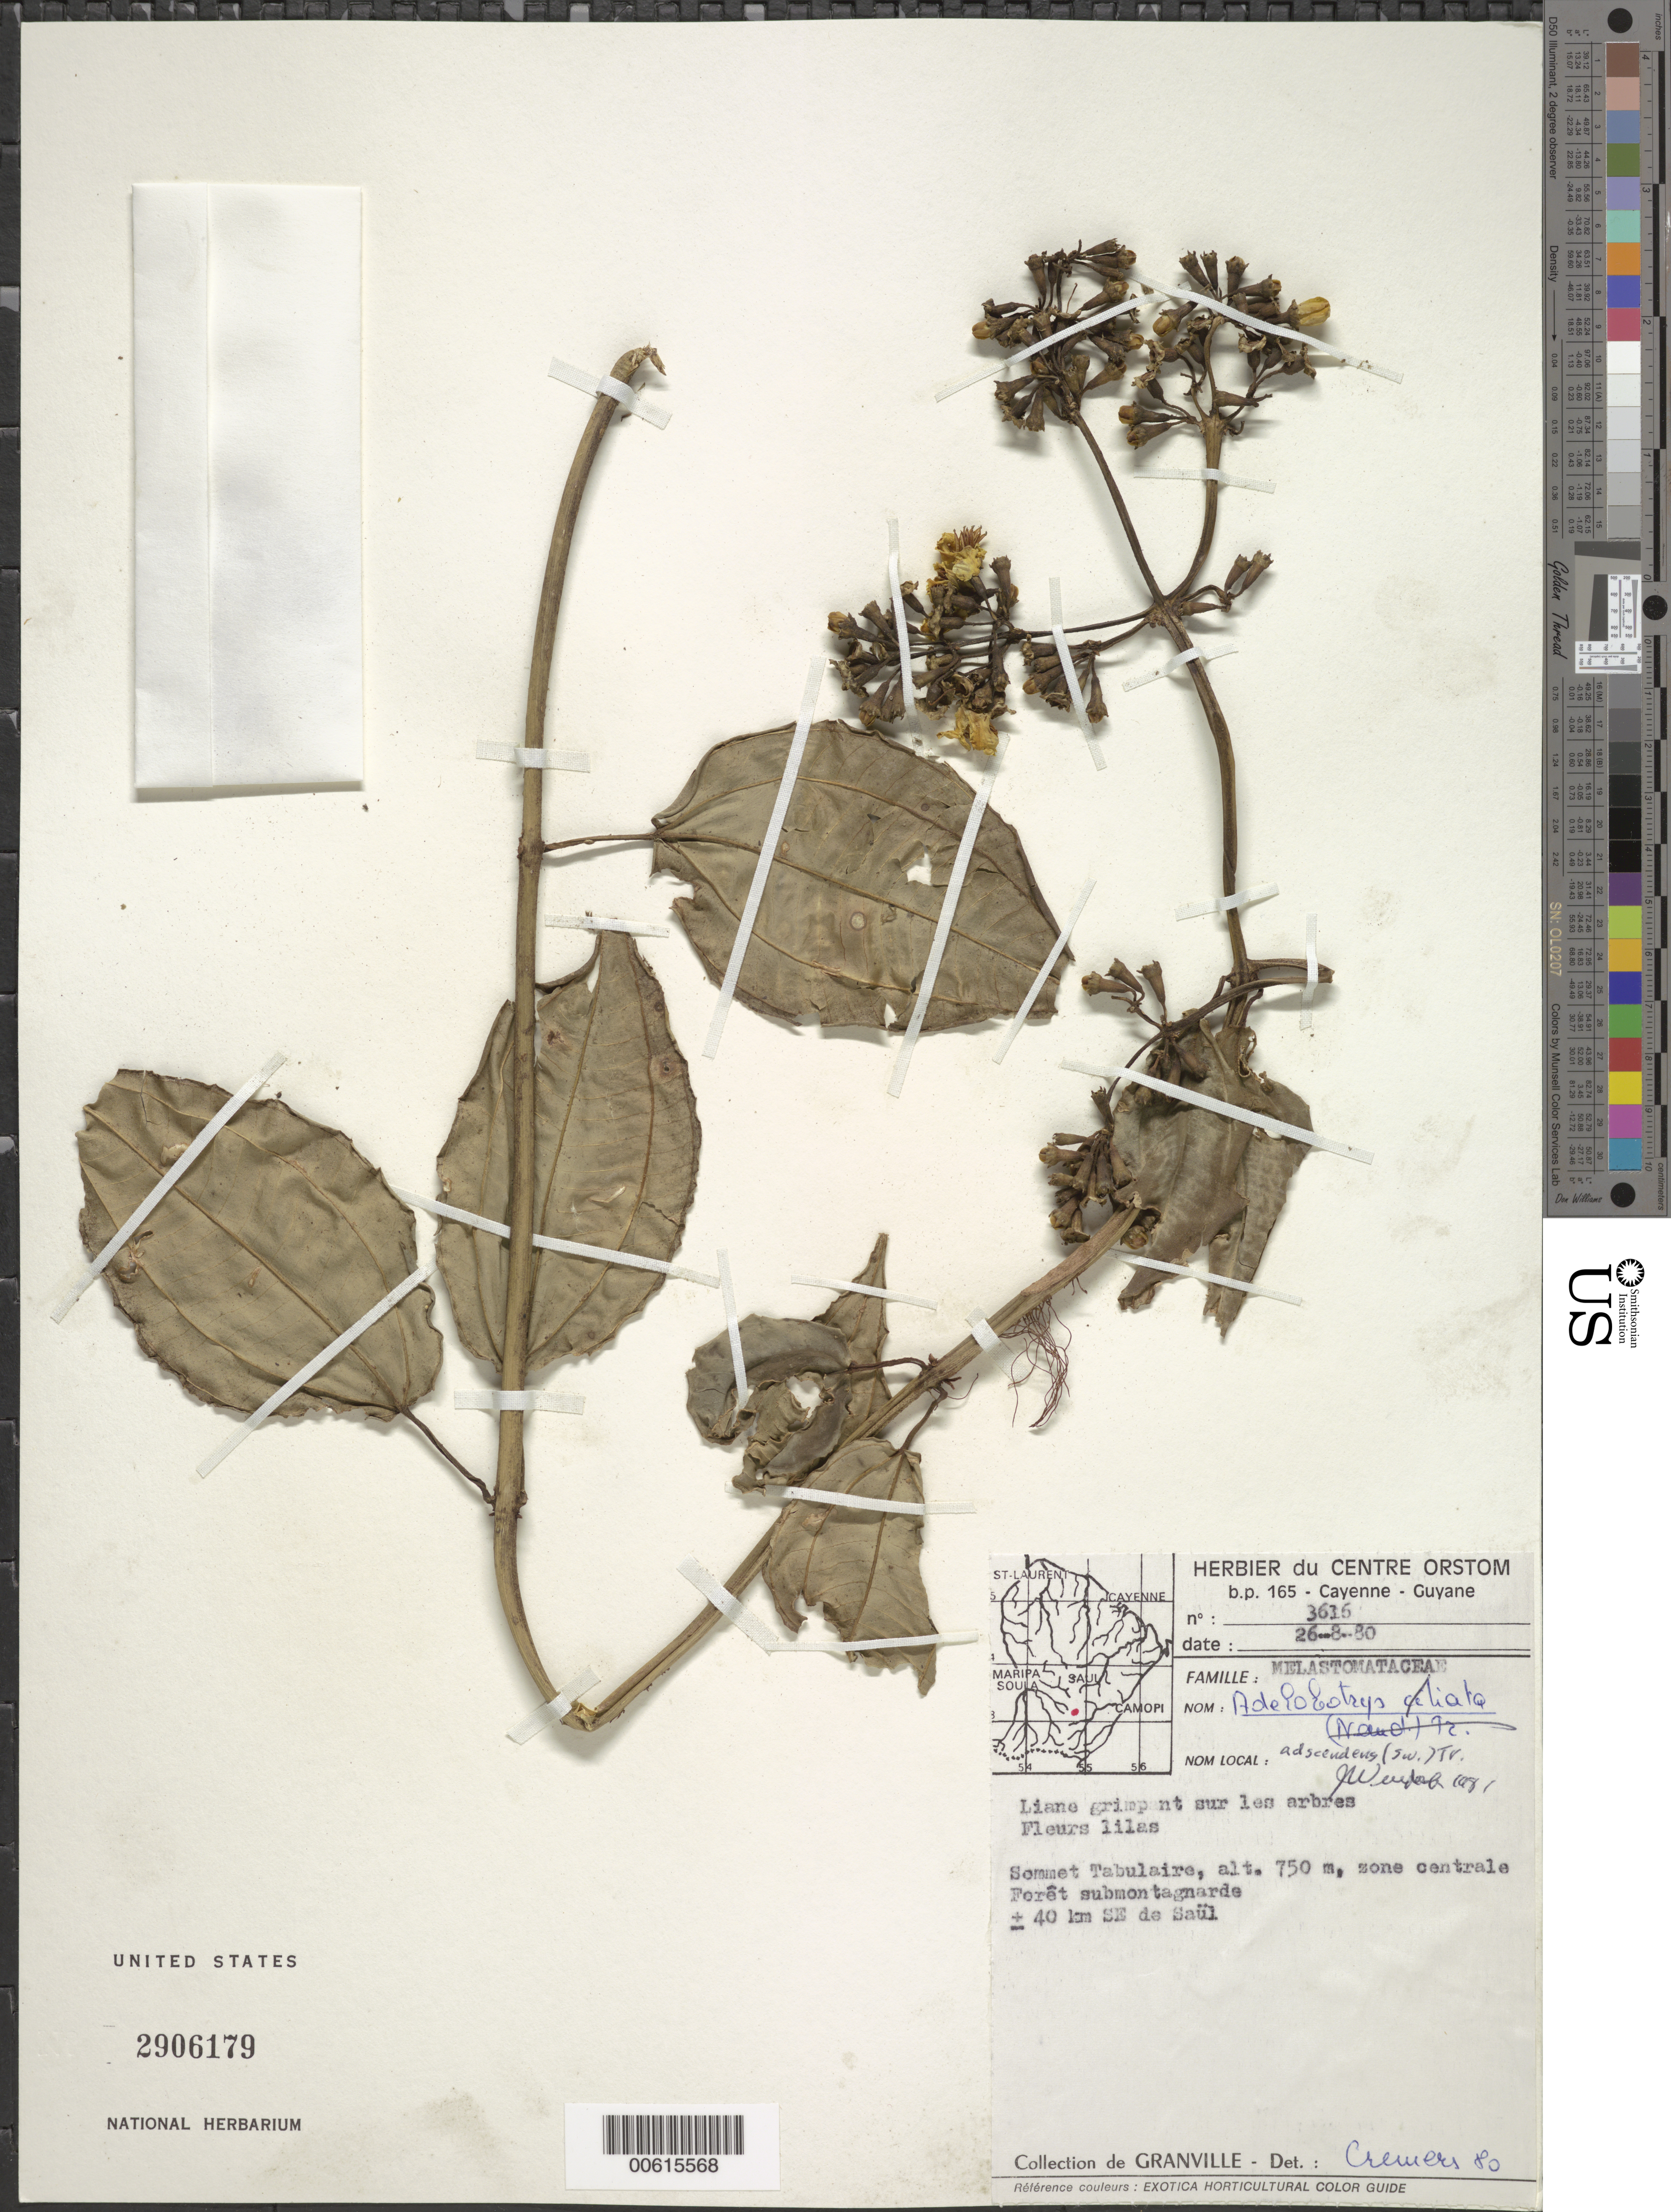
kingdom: Plantae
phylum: Tracheophyta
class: Magnoliopsida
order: Myrtales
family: Melastomataceae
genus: Adelobotrys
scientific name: Adelobotrys adscendens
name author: (Sw.) Triana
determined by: Wurdack, John J., (US), US (UNITED STATES)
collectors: J.-J. de Granville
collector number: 3616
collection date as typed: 26-Aug-80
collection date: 1980-08-26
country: French Guiana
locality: Sommet Tabulaire, ±40 km SE de Saül, zone centrale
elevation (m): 750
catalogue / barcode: US 2906179